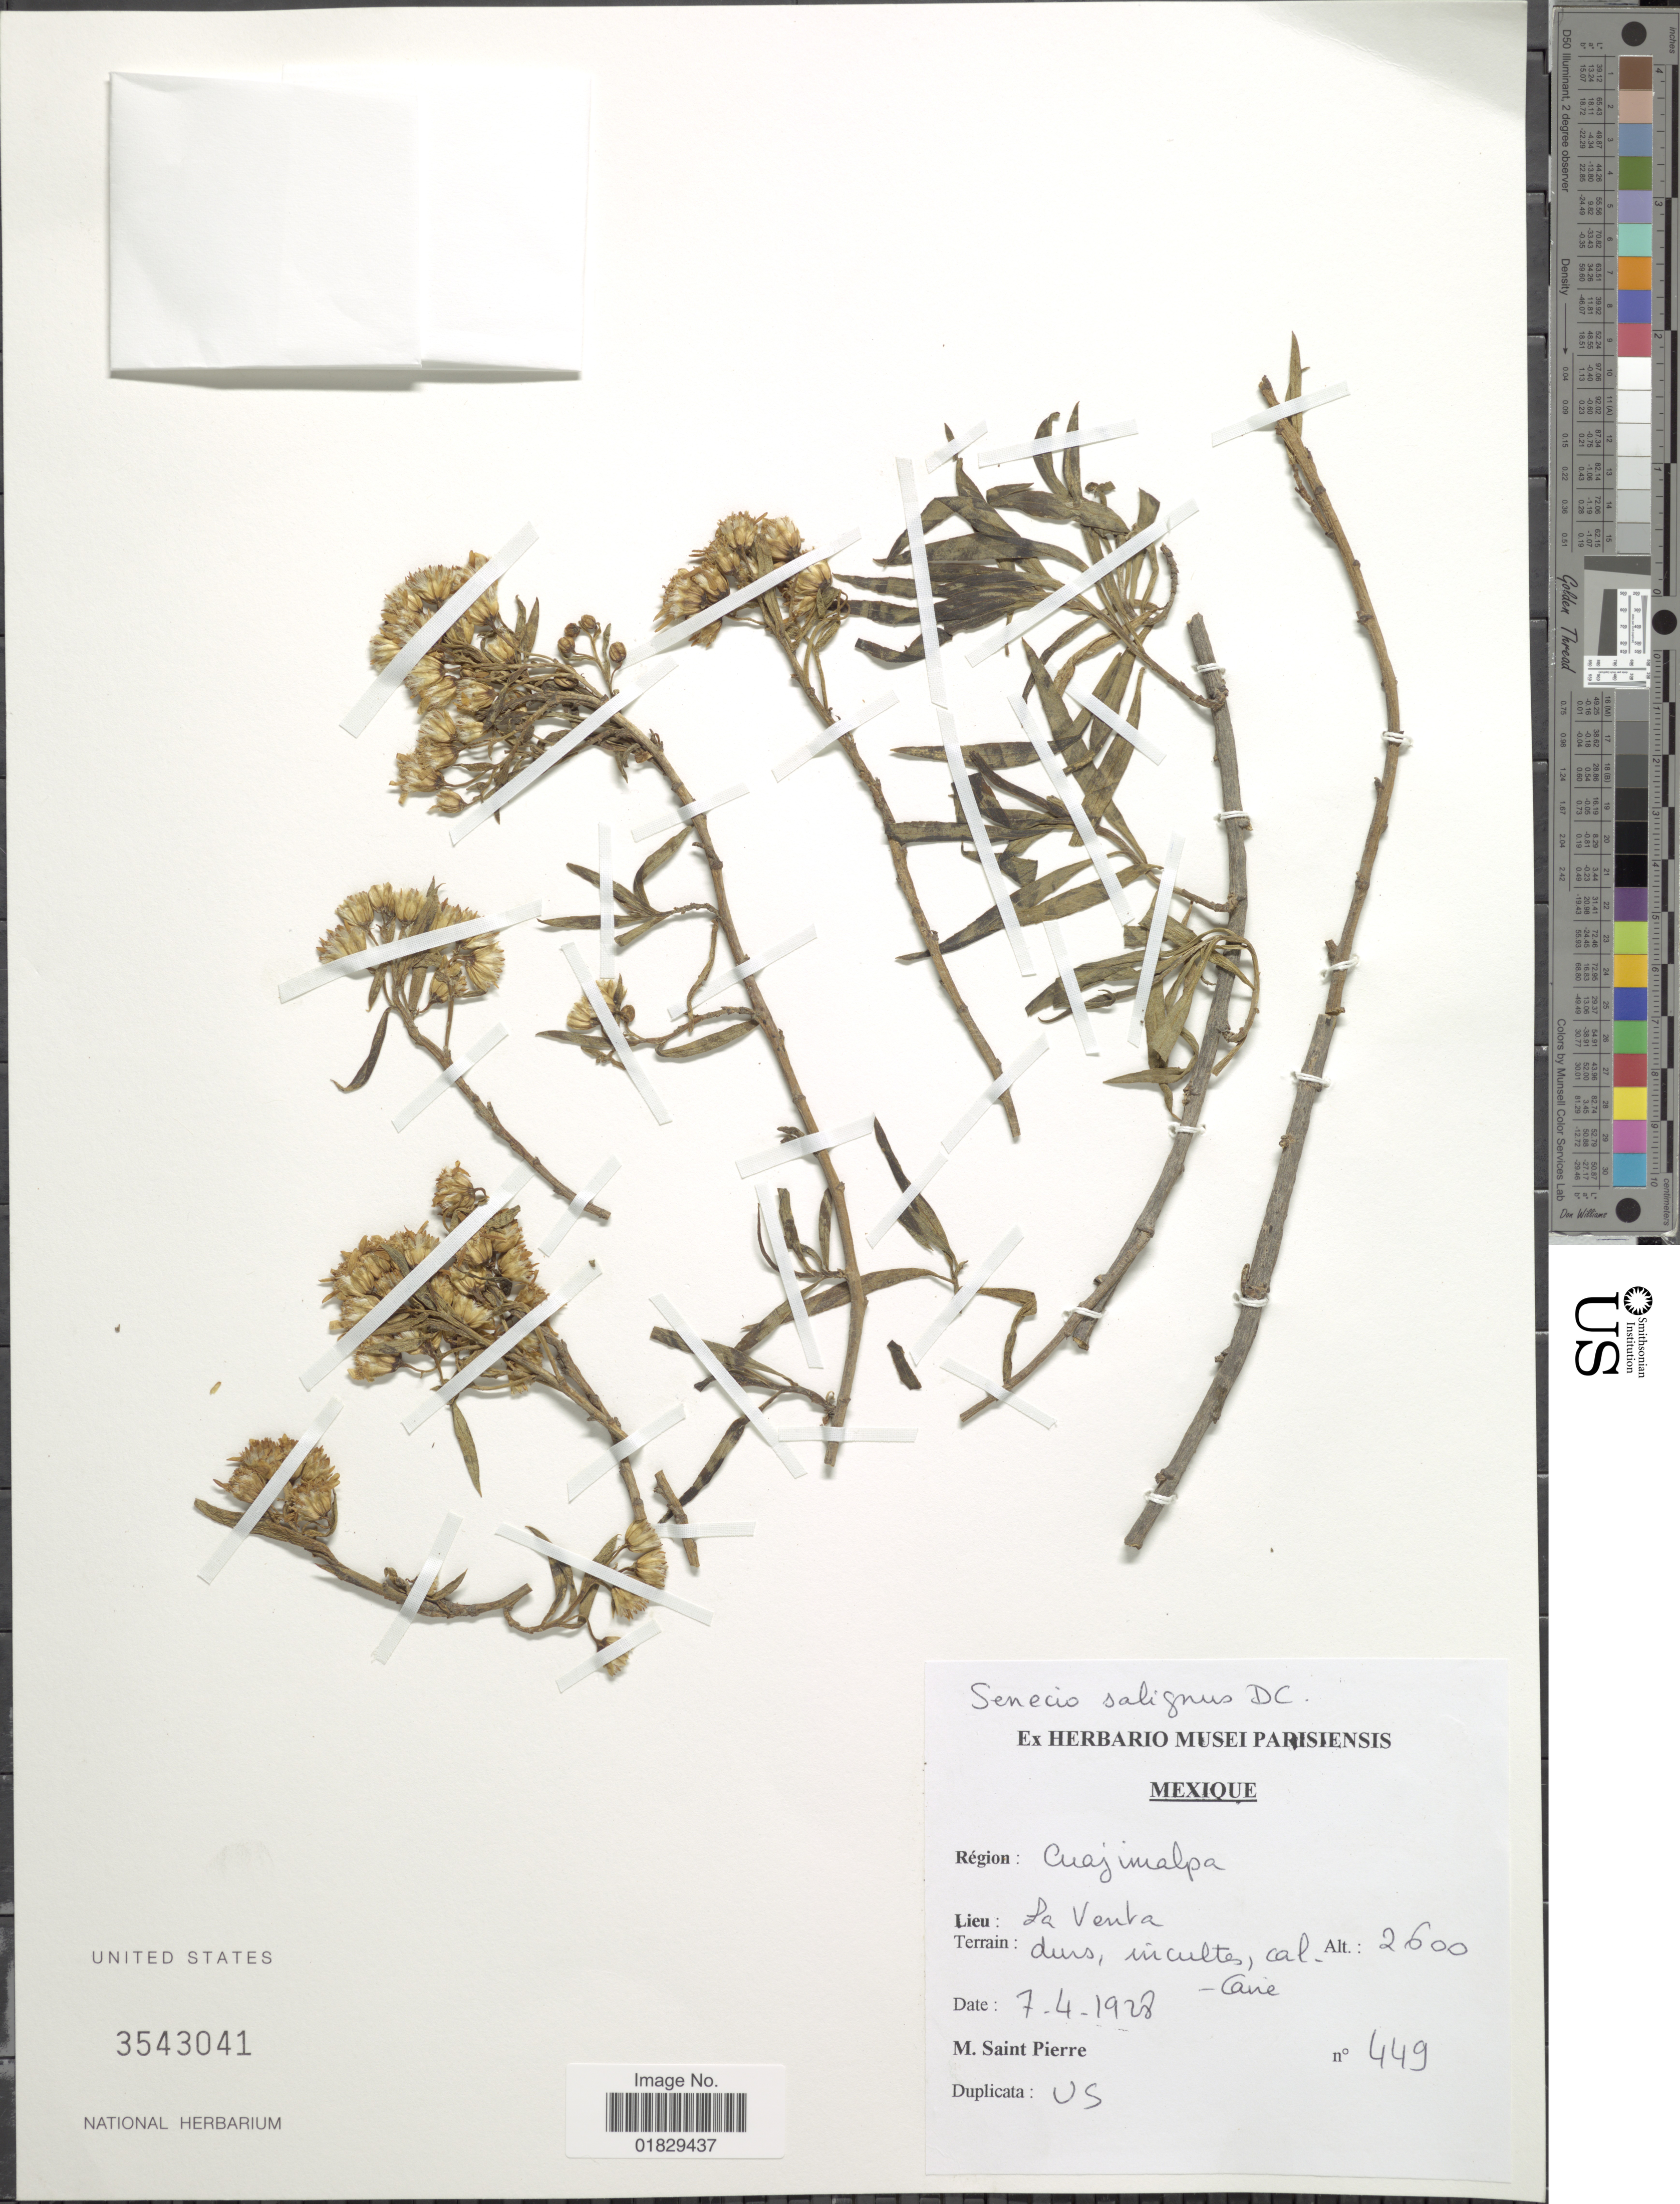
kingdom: Plantae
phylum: Tracheophyta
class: Magnoliopsida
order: Asterales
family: Asteraceae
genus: Barkleyanthus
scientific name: Barkleyanthus salicifolius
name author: (Kunth) H. Rob. & Brettell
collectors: M. Saint-Pierre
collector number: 449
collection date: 1928-04-07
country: Mexico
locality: Cuajimalpa. La Venta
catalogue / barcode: US 3543041